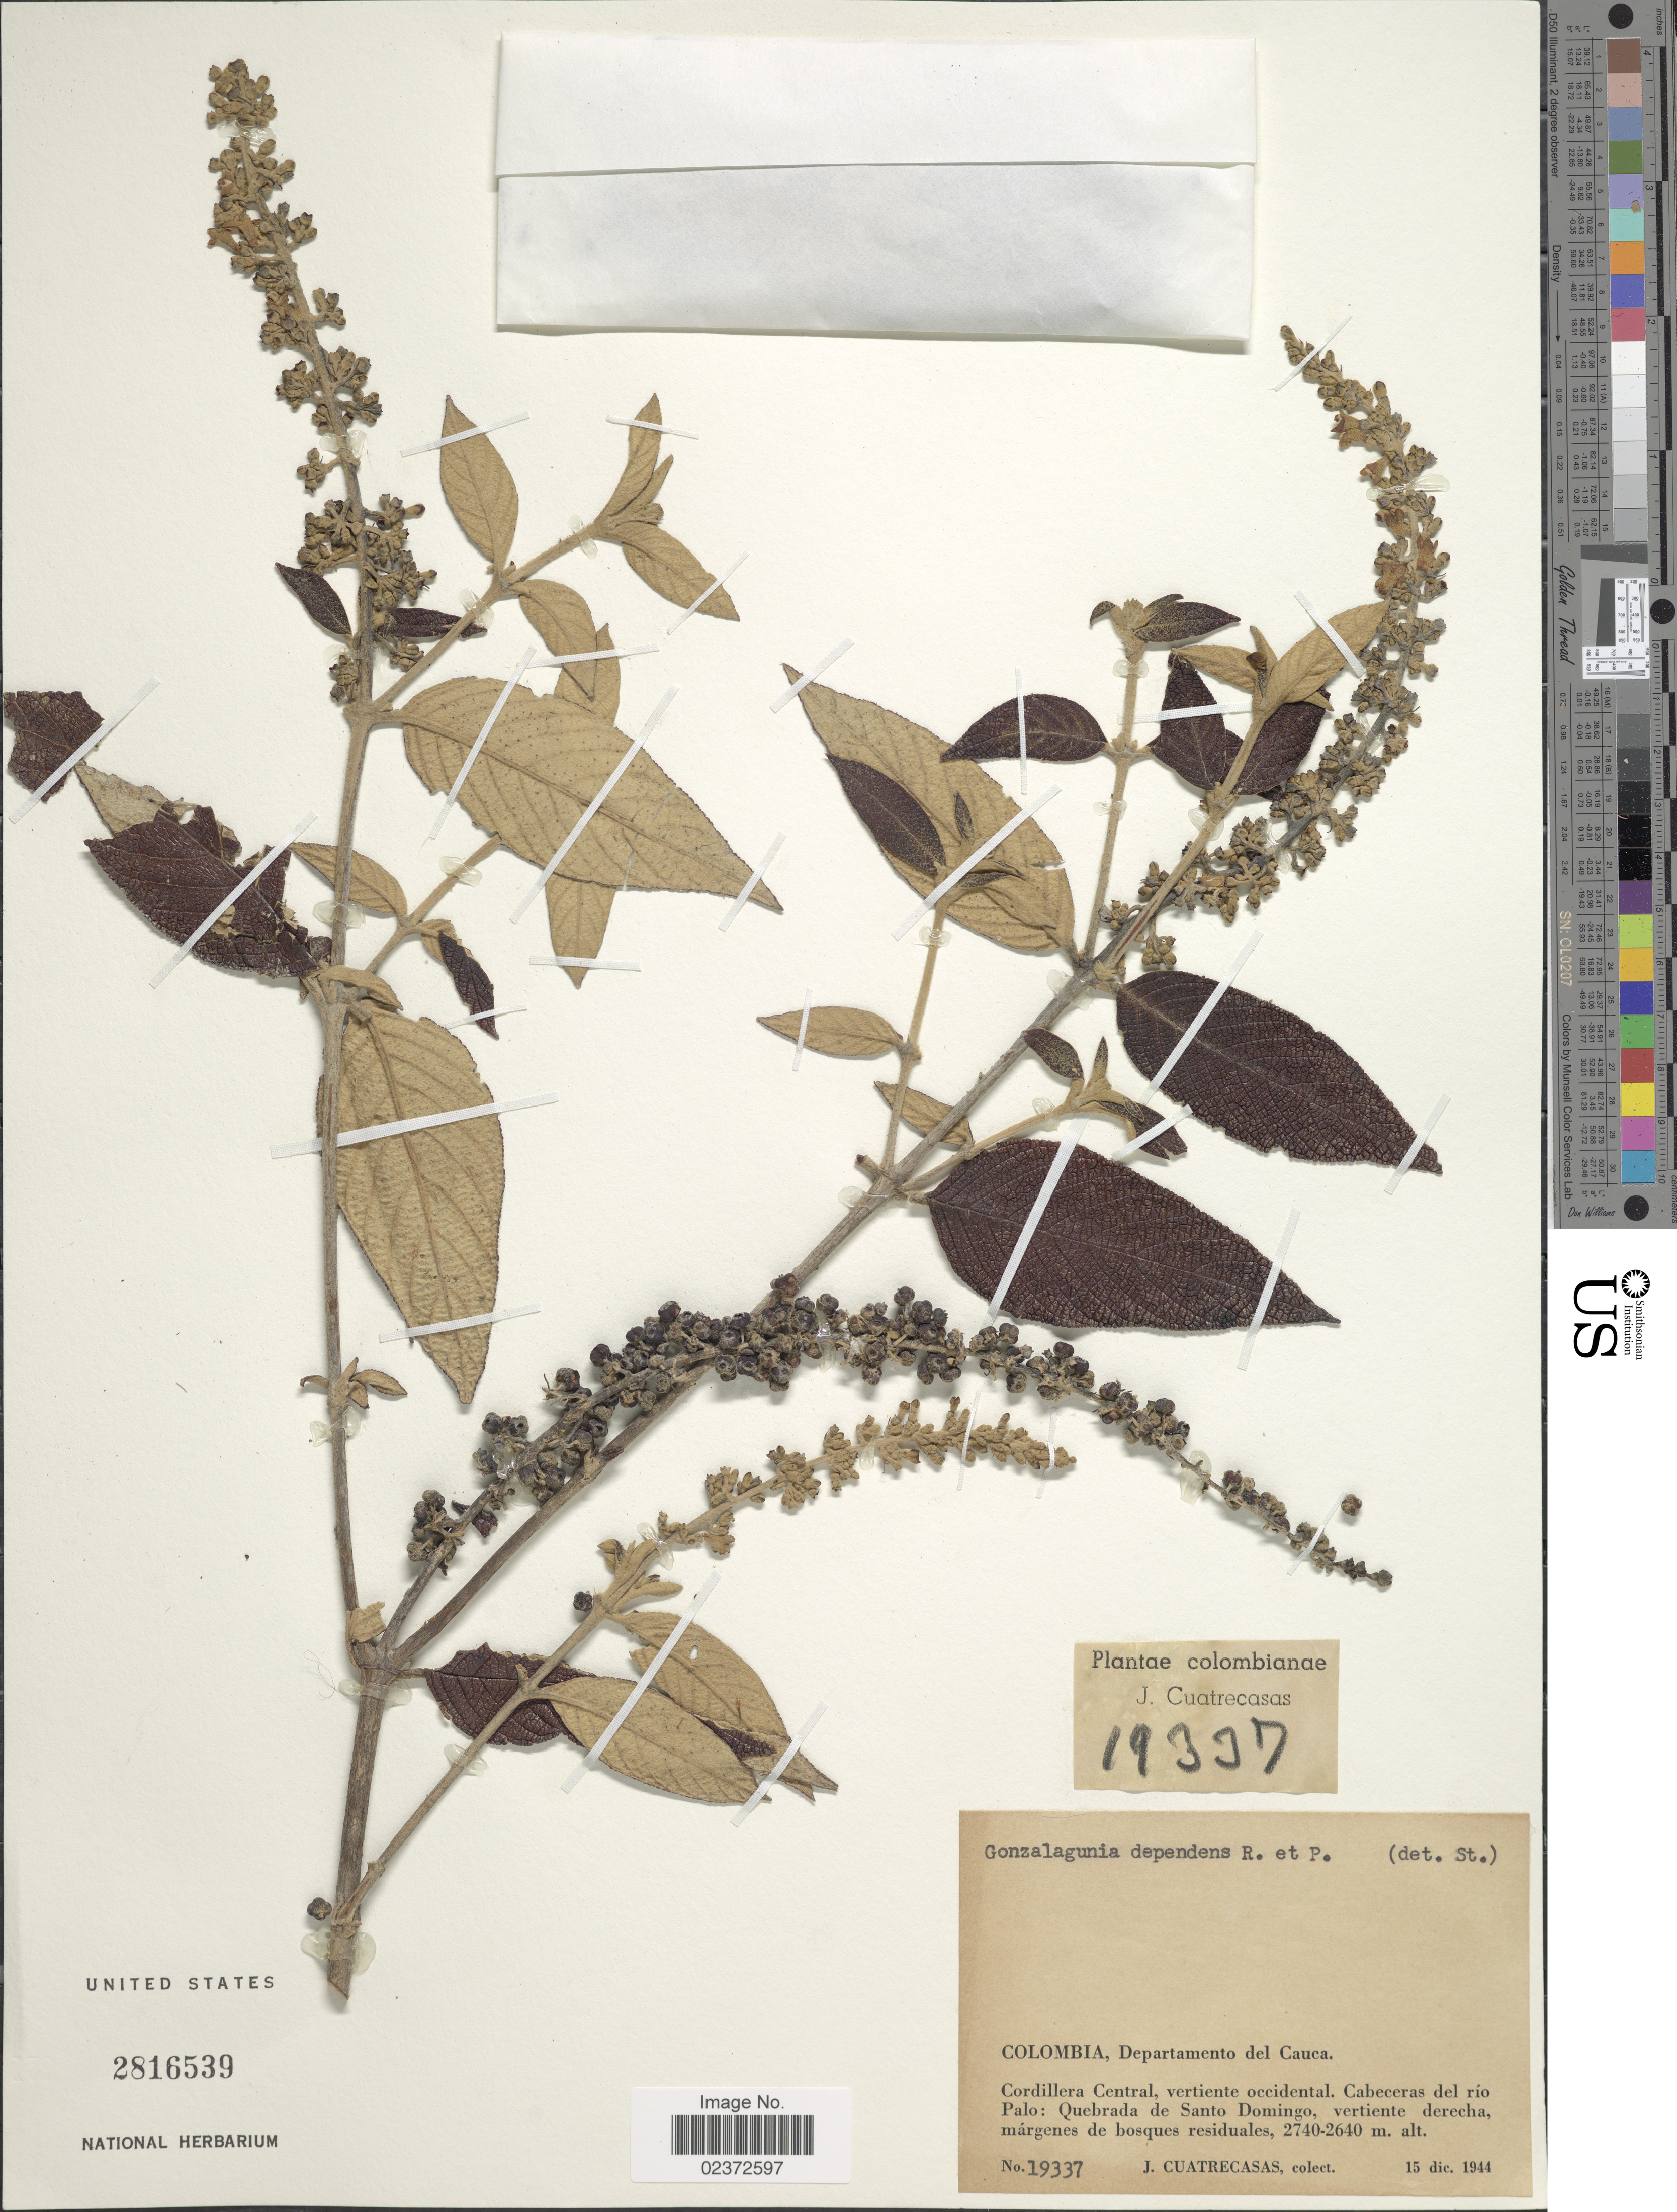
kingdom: Plantae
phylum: Tracheophyta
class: Magnoliopsida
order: Gentianales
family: Rubiaceae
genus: Gonzalagunia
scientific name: Gonzalagunia dependens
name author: Ruiz & Pav.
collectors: J. Cuatrecasas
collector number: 19337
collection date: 1944-12-15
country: Colombia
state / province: Cauca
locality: Cordillera Central, vertiente occidental. Cabecceras del rio Palo: Quebrada de Santo Domingo, vertiente derecha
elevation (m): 2640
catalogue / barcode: US 2816539